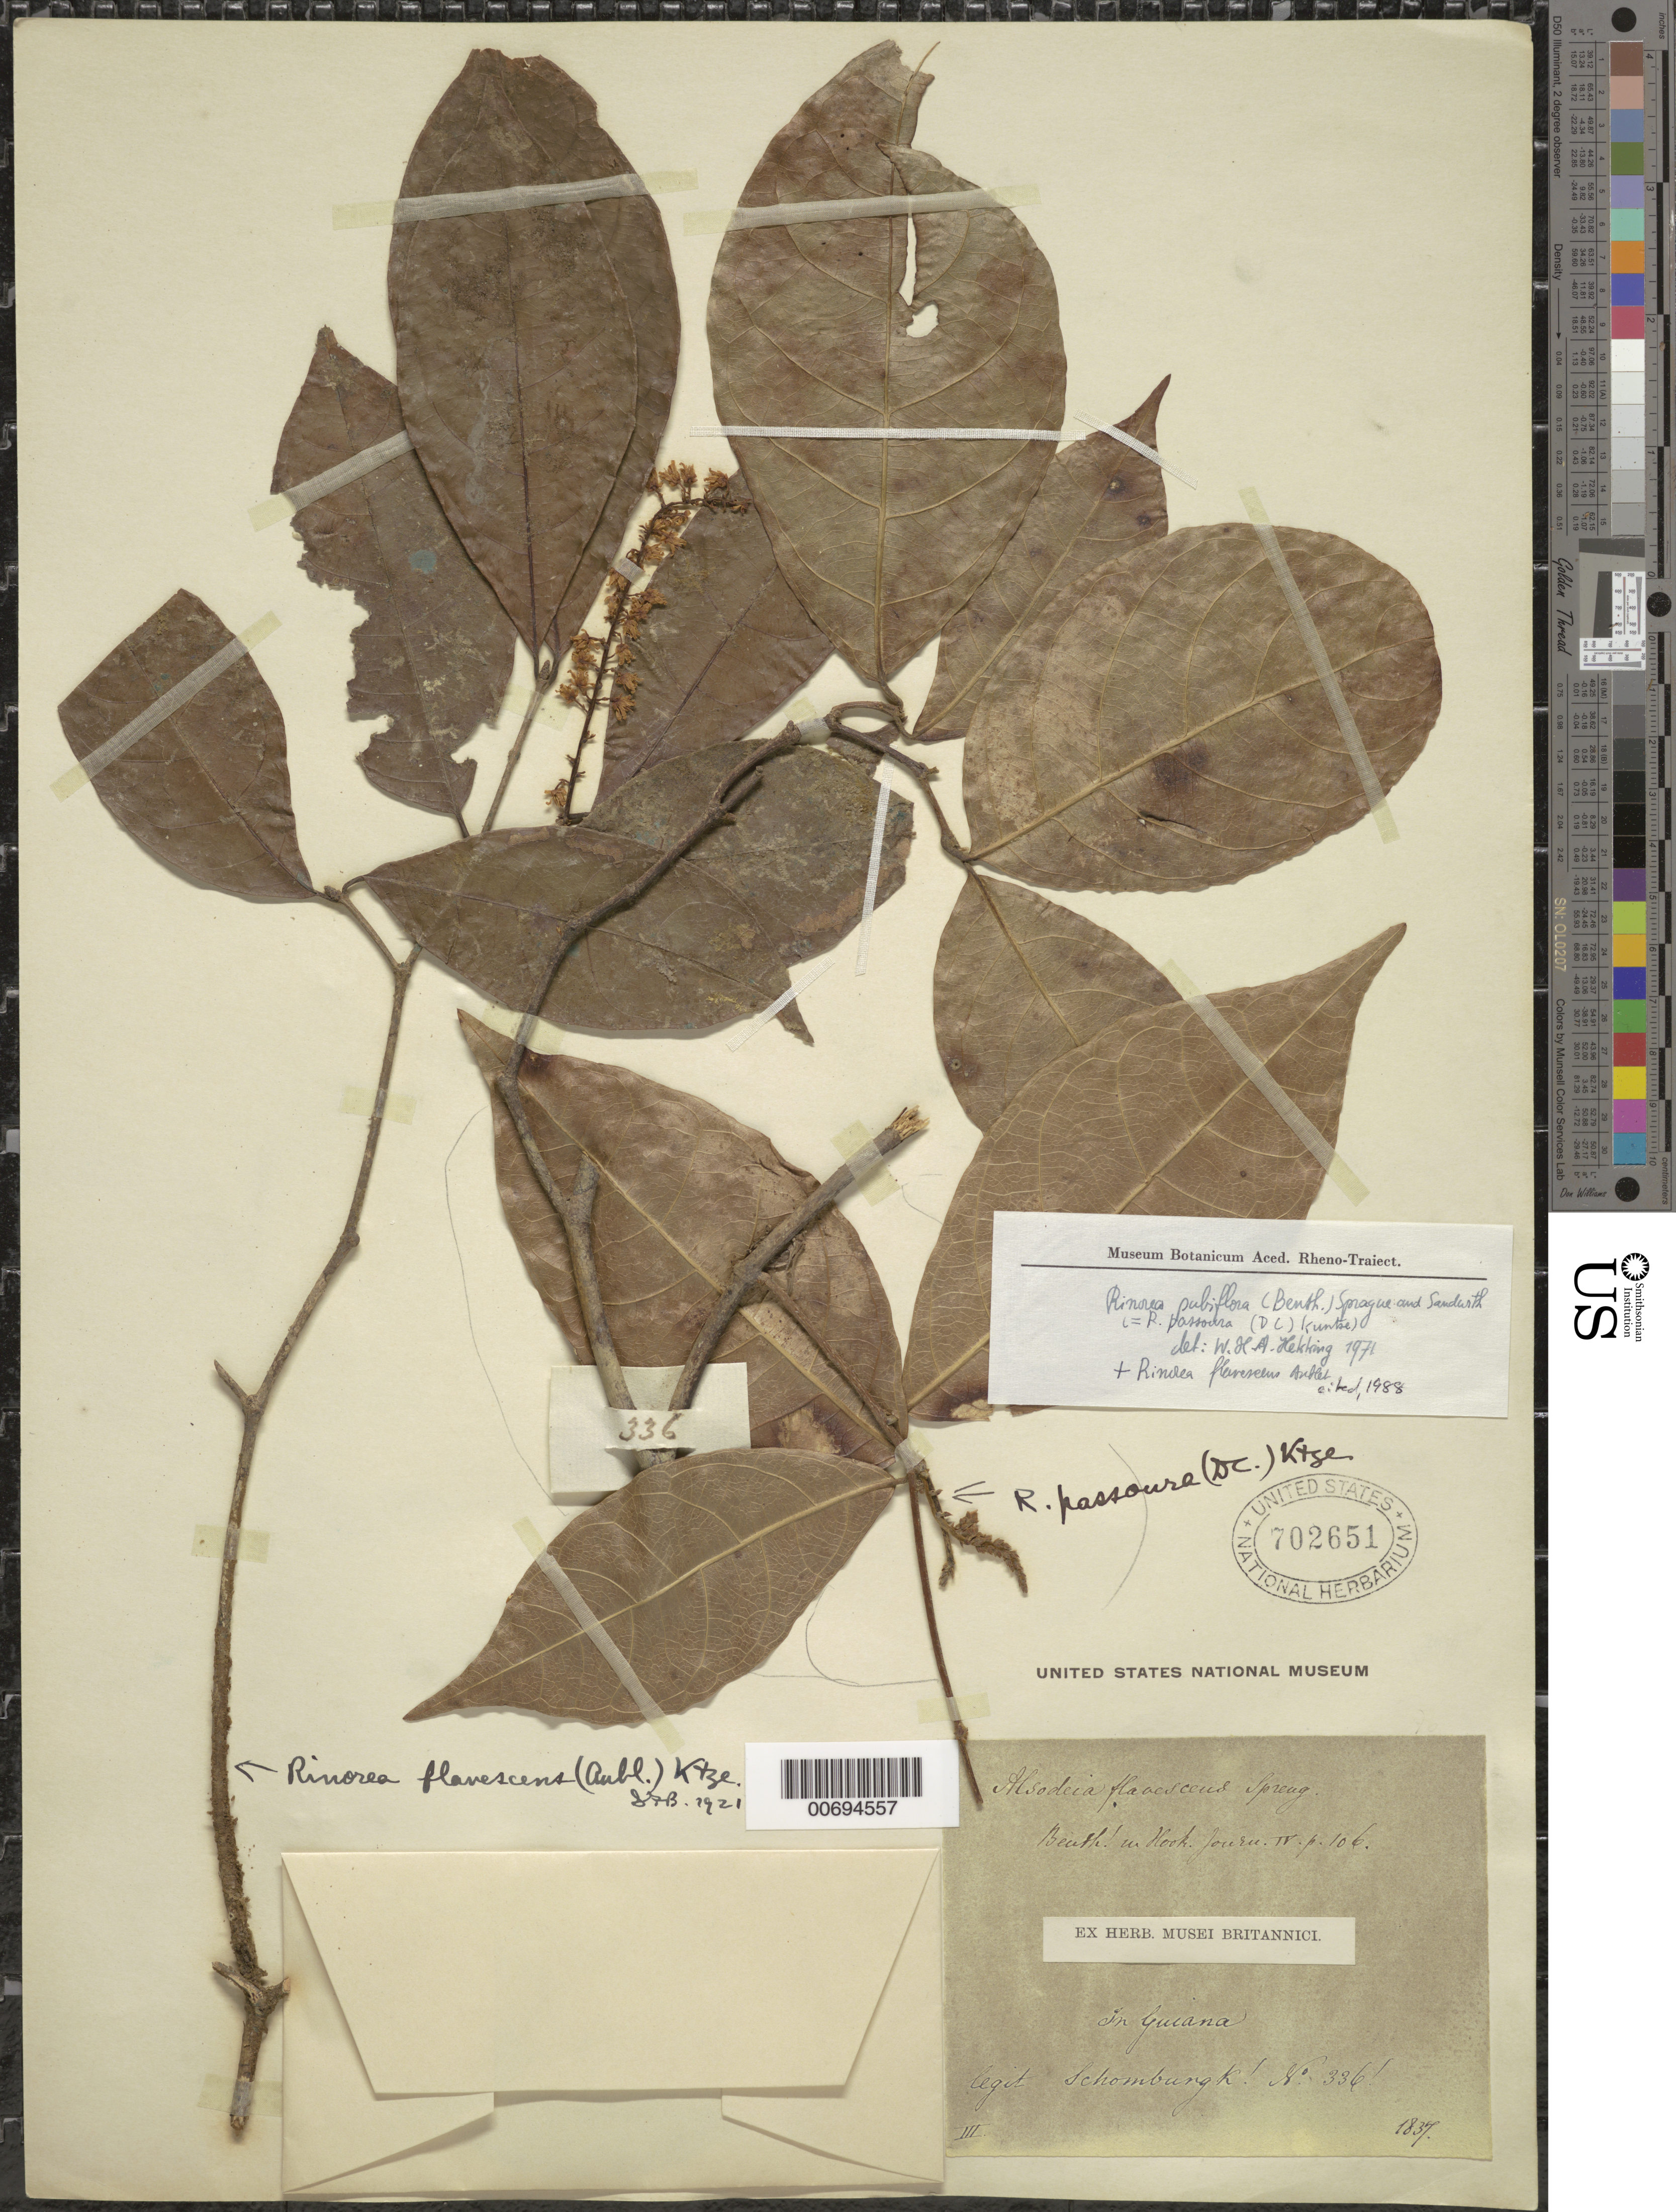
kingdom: Plantae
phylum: Tracheophyta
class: Magnoliopsida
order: Malpighiales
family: Violaceae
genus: Rinorea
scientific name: Rinorea flavescens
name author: (Aubl.) Kuntze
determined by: Hekking, W. H. A.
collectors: R. H. Schomburgk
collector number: I 336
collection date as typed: March 1837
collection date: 1837-03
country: Guyana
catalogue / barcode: US 702651